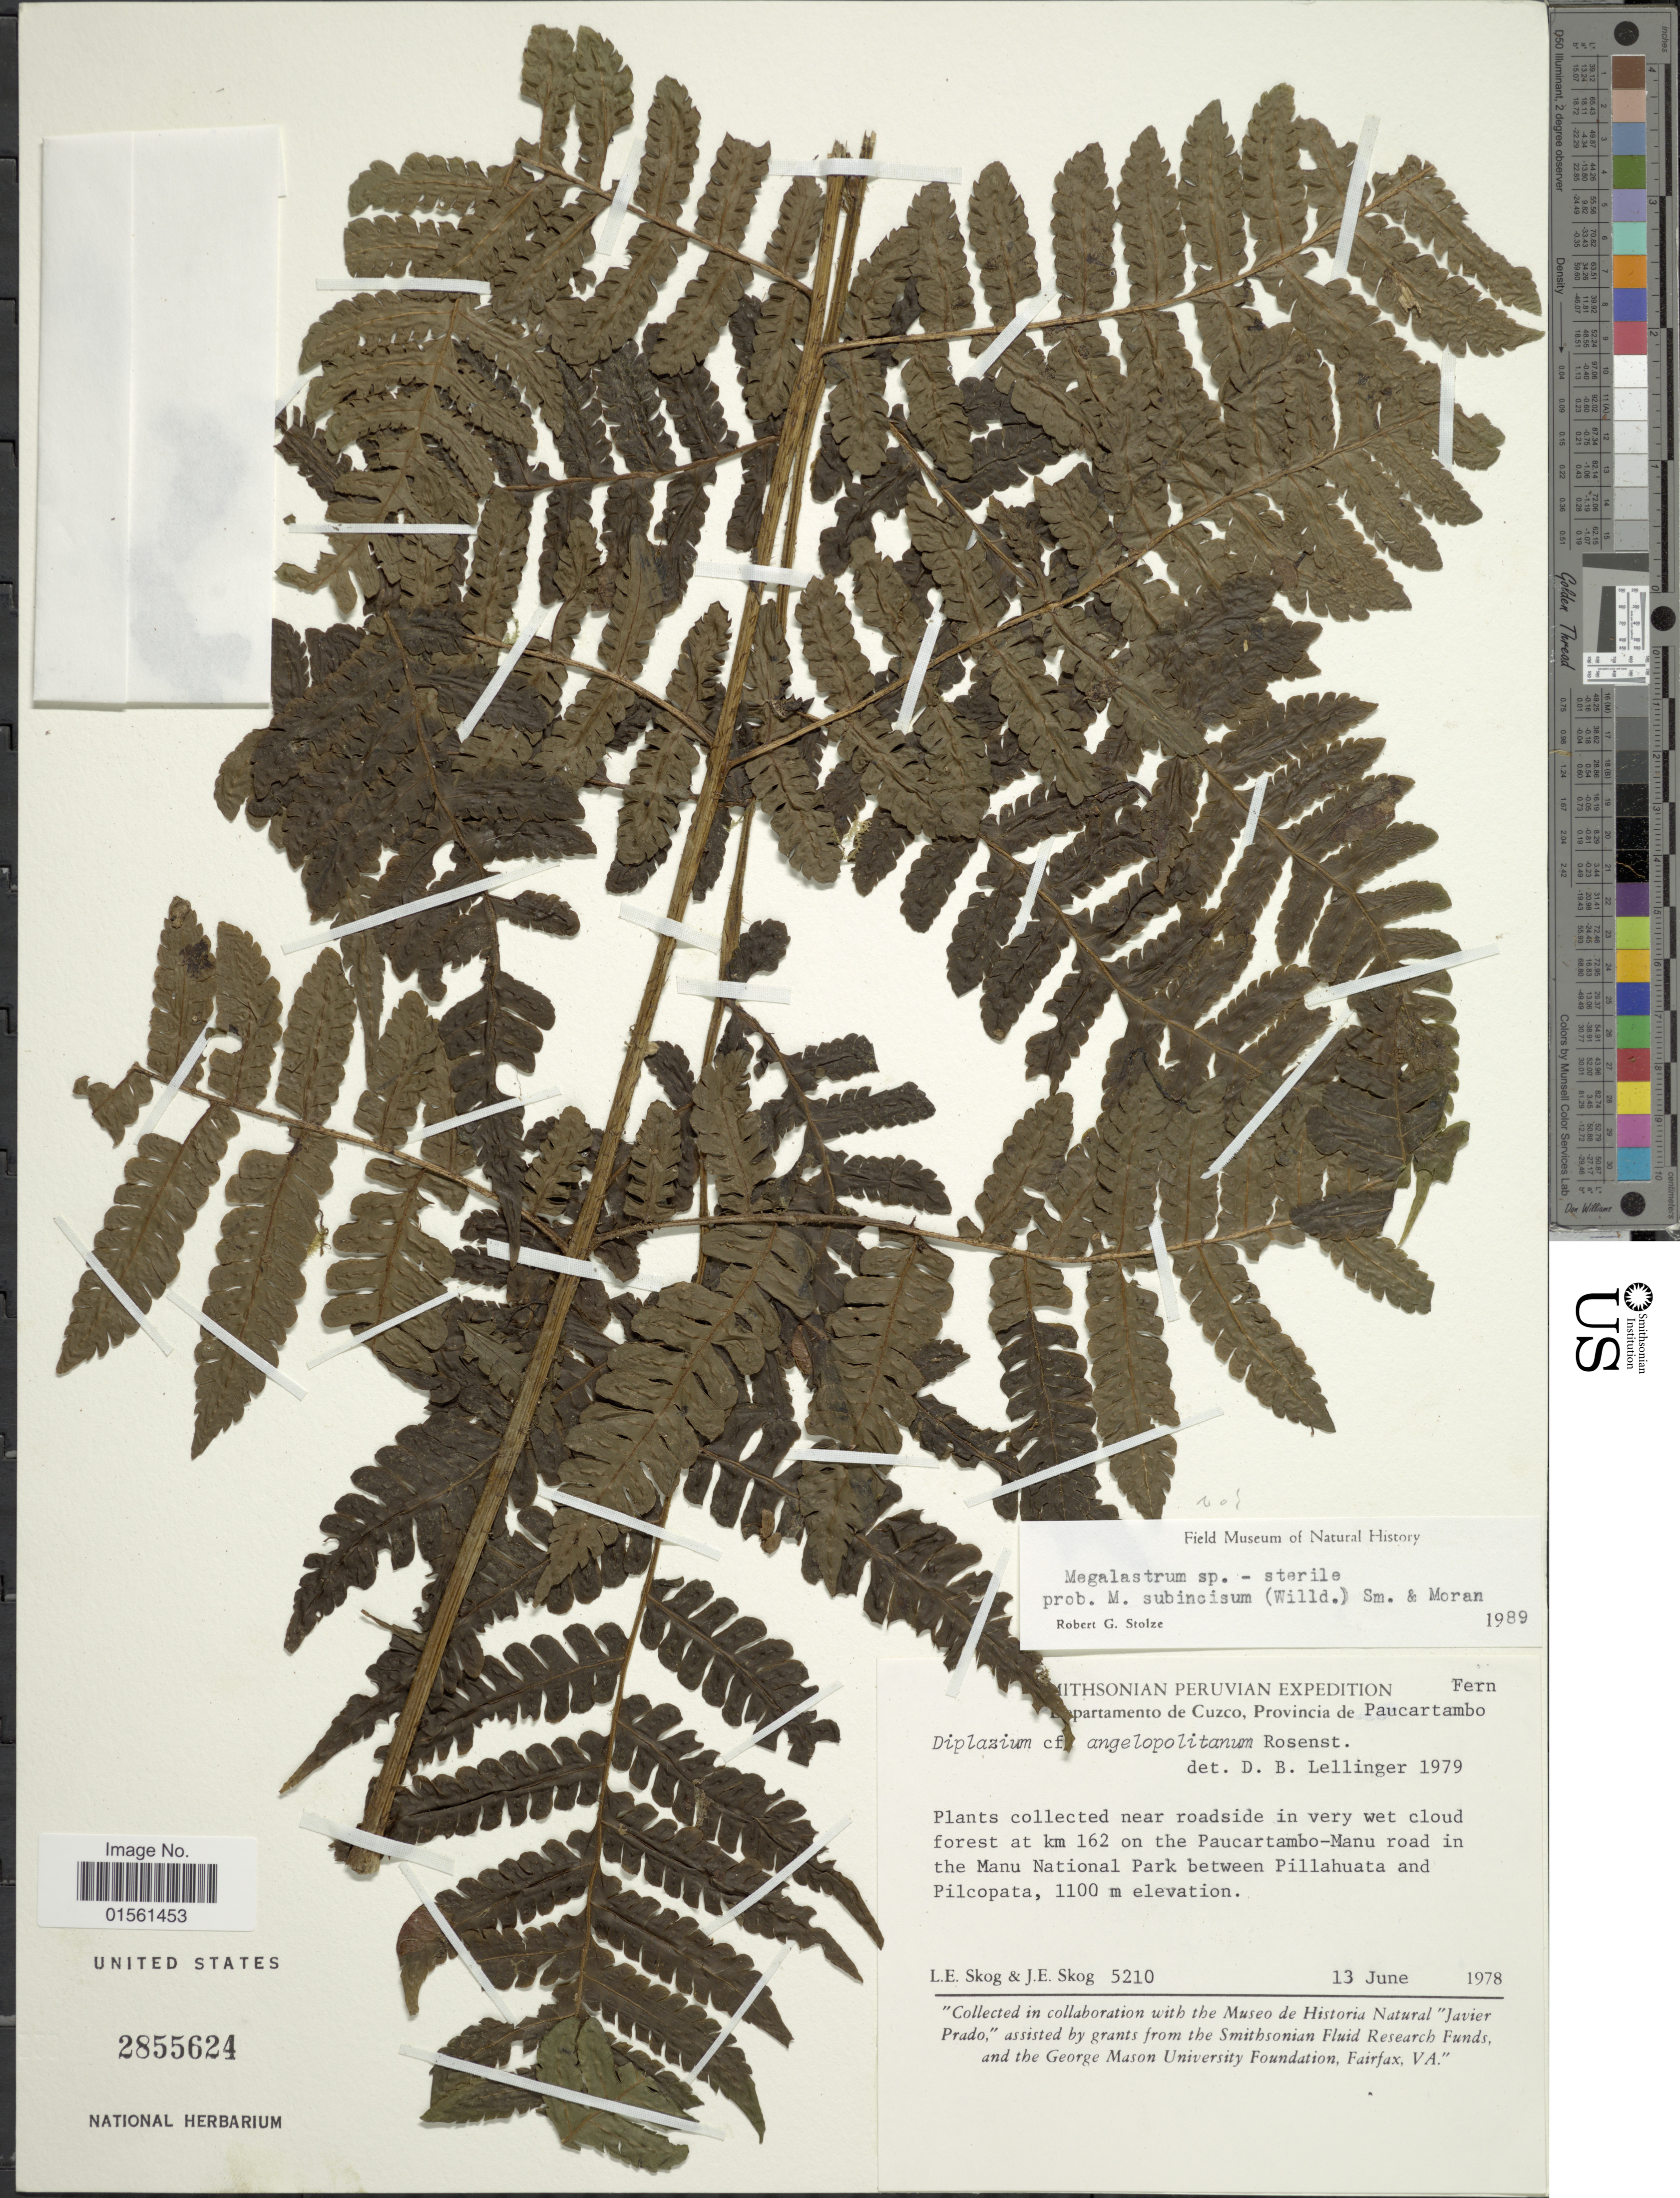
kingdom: Plantae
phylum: Tracheophyta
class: Polypodiopsida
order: Polypodiales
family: Dryopteridaceae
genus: Megalastrum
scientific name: Megalastrum sp.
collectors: L. E. Skog & J. E. Skog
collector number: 5210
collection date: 1978-06-13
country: Peru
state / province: Cusco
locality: Departamento de Cuzco, Provincia de Paucartambo, plants collected near roadside in very wet cloud forest at km 162 on the Paucartambo-Manu road in the Manu National Park bertween Pillahuata and Pilcopata.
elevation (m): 1100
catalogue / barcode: US 2855624